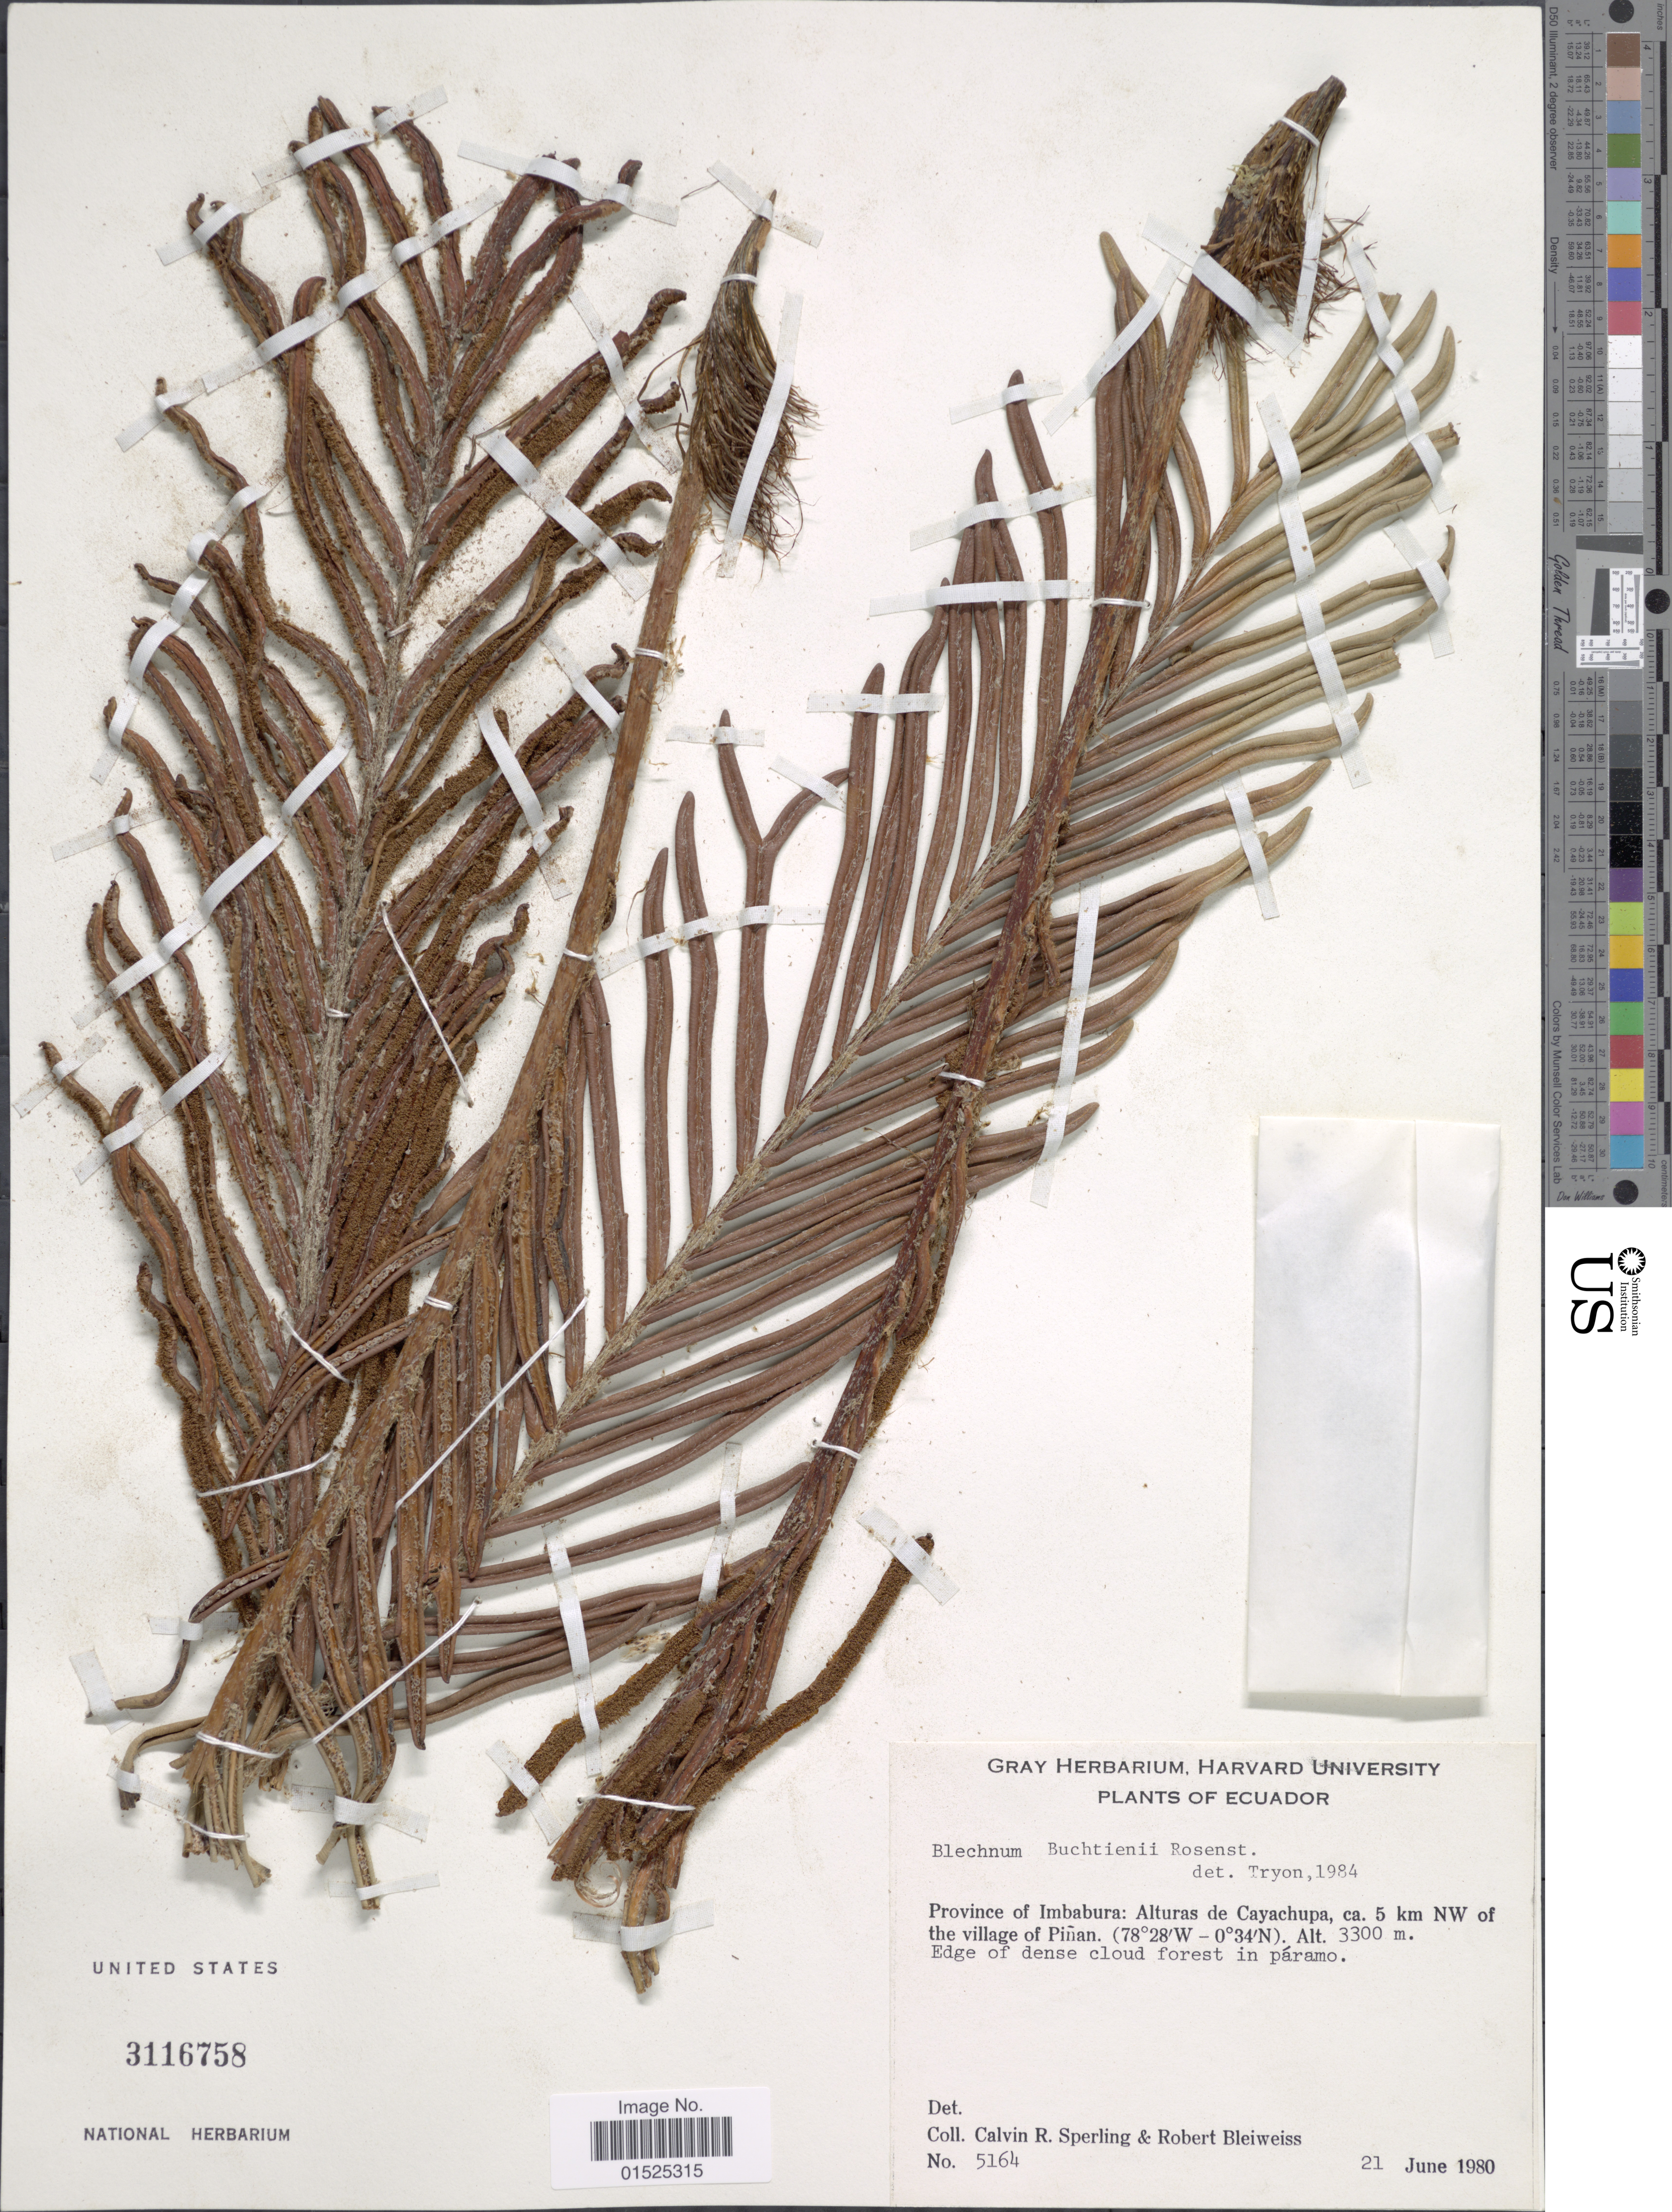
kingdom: Plantae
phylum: Tracheophyta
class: Polypodiopsida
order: Polypodiales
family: Blechnaceae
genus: Blechnum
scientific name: Blechnum auratum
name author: (Fée) R.M. Tryon & Stolze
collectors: C. R. Sperling & R. Bleiweiss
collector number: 5164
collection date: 1980-06-21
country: Ecuador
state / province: Imbabura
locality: Alturas de Cayachupa, ca. 5 km NW of the village of Pinan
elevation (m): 3300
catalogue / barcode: US 3116758